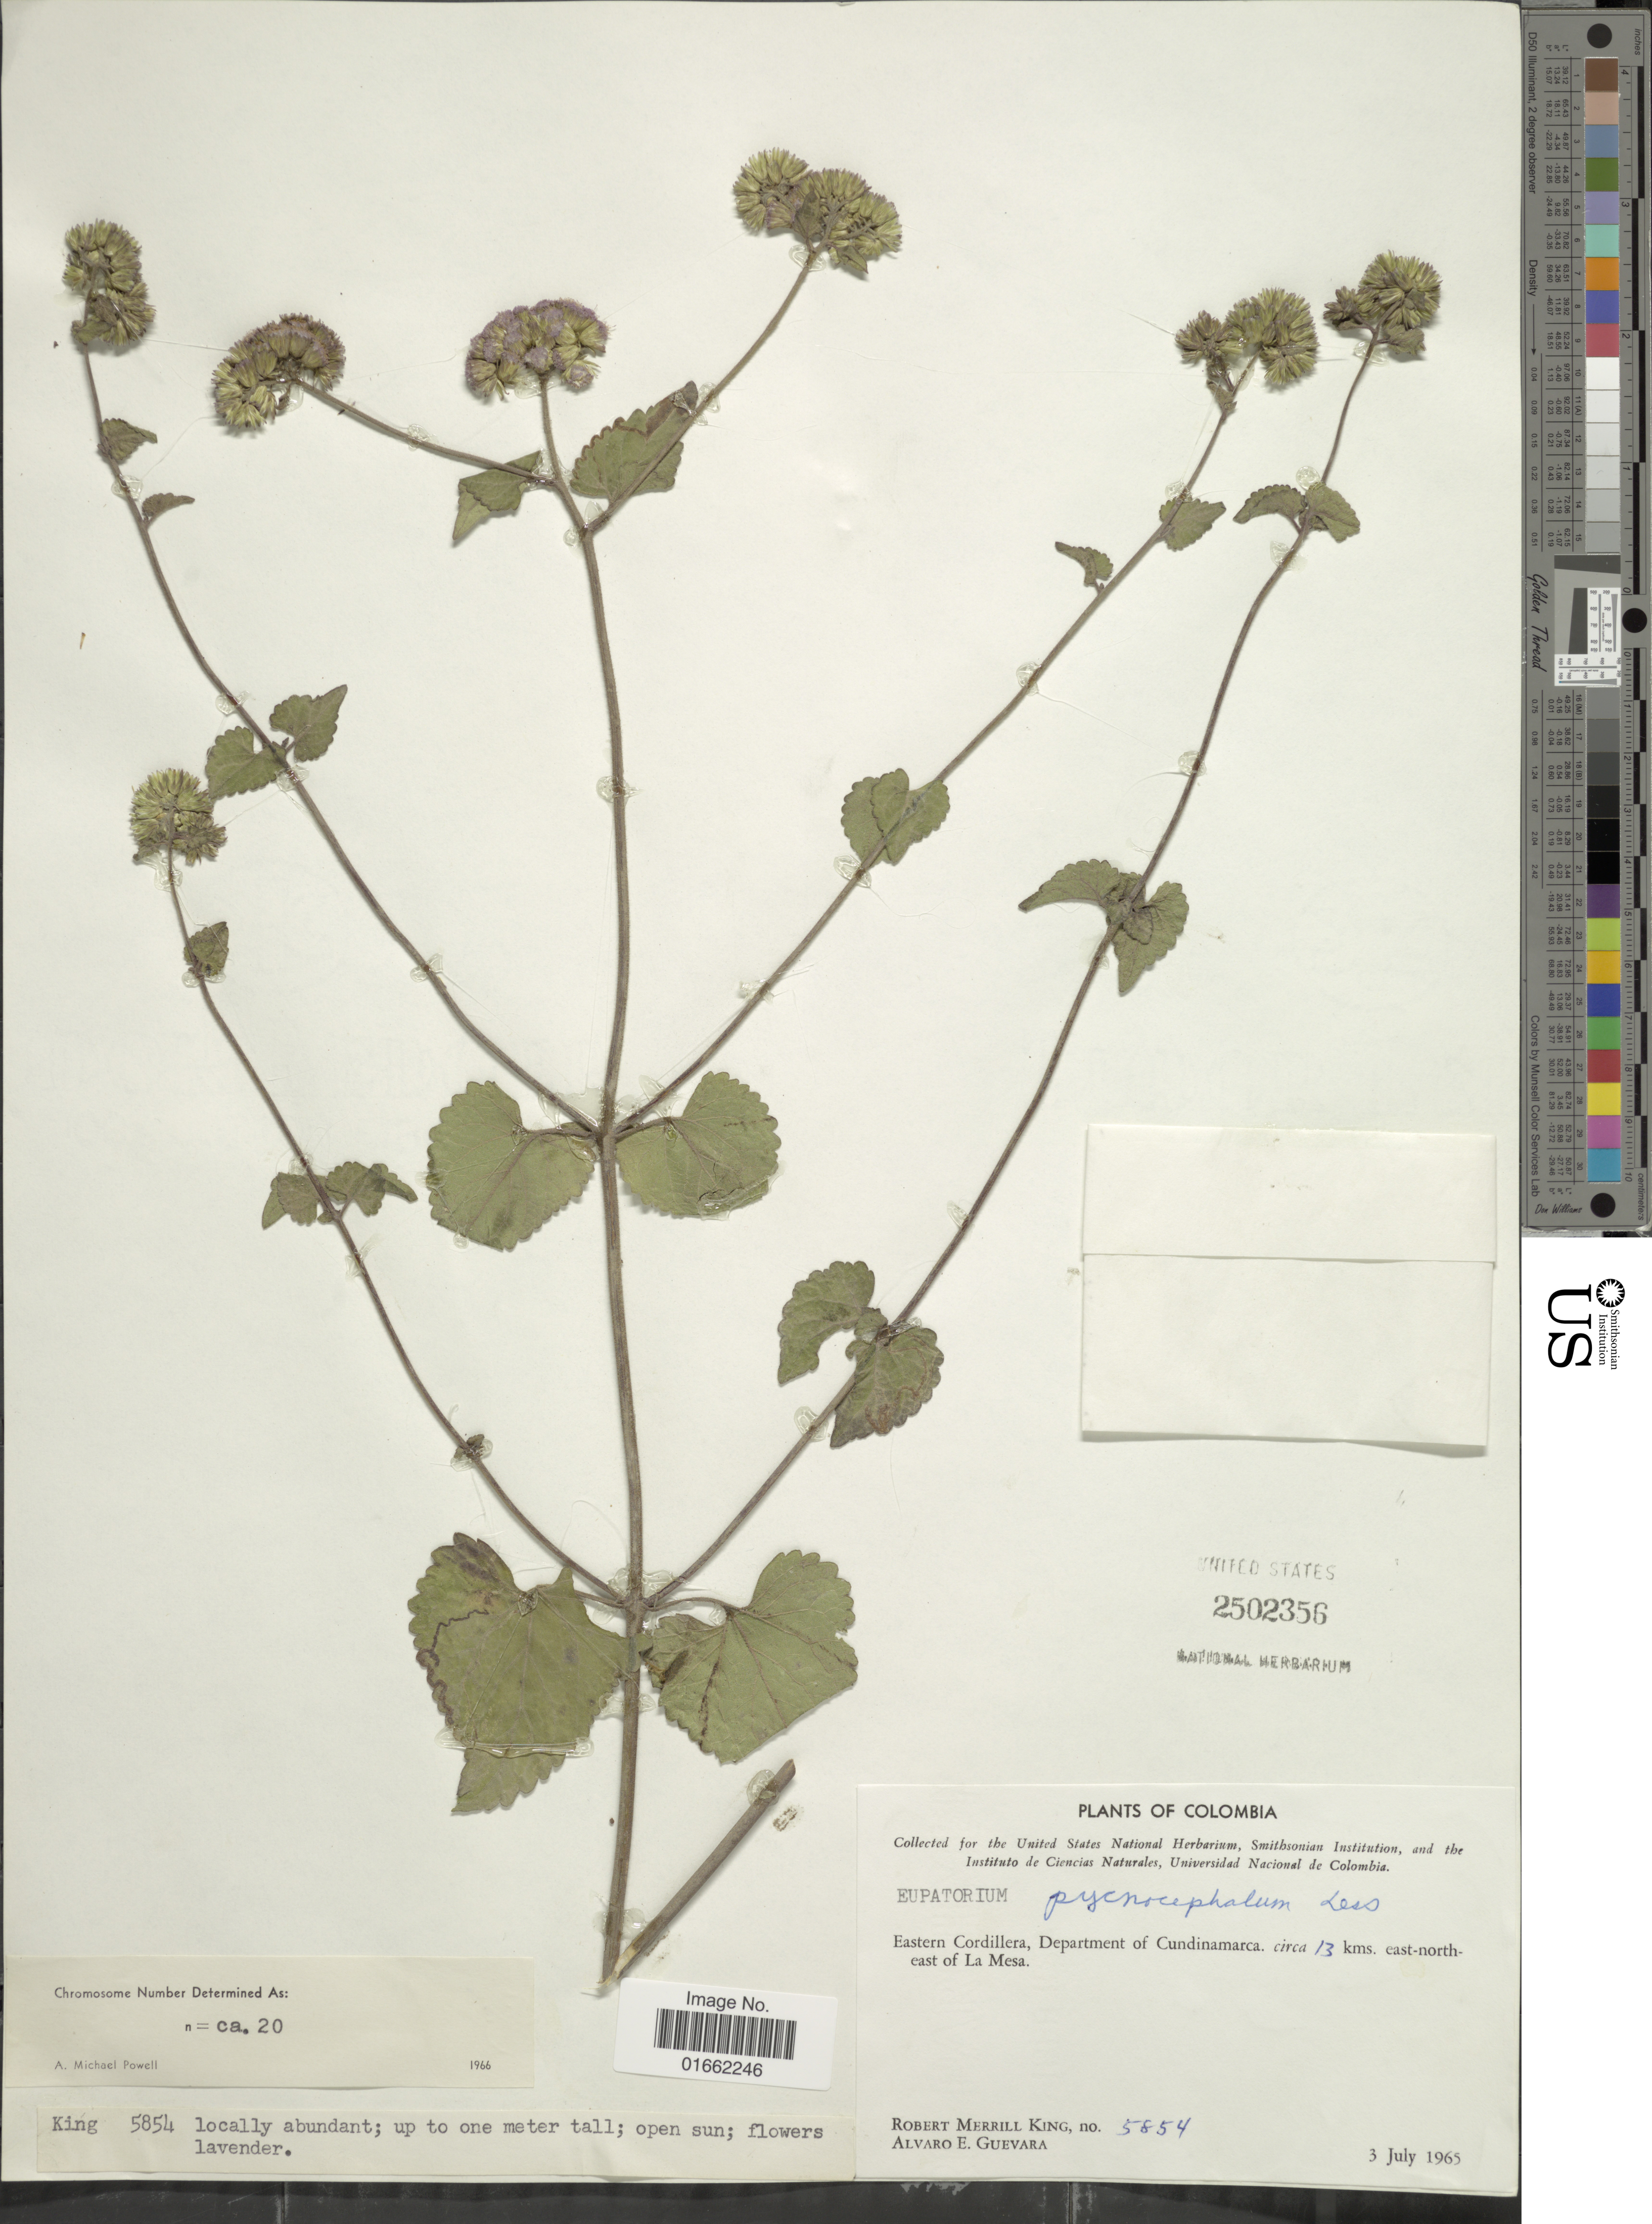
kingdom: Plantae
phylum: Tracheophyta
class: Magnoliopsida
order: Asterales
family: Asteraceae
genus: Fleischmannia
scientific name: Fleischmannia granatensis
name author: R.M. King & H. Rob.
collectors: R. M. King & A. E. Guevara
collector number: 5854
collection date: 1965-07-03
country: Colombia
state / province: Cundinamarca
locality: Eastern Cordillera, Department of Cundinamarca, circa 13 kms. east-north-east of La Mesa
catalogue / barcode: US 2502356